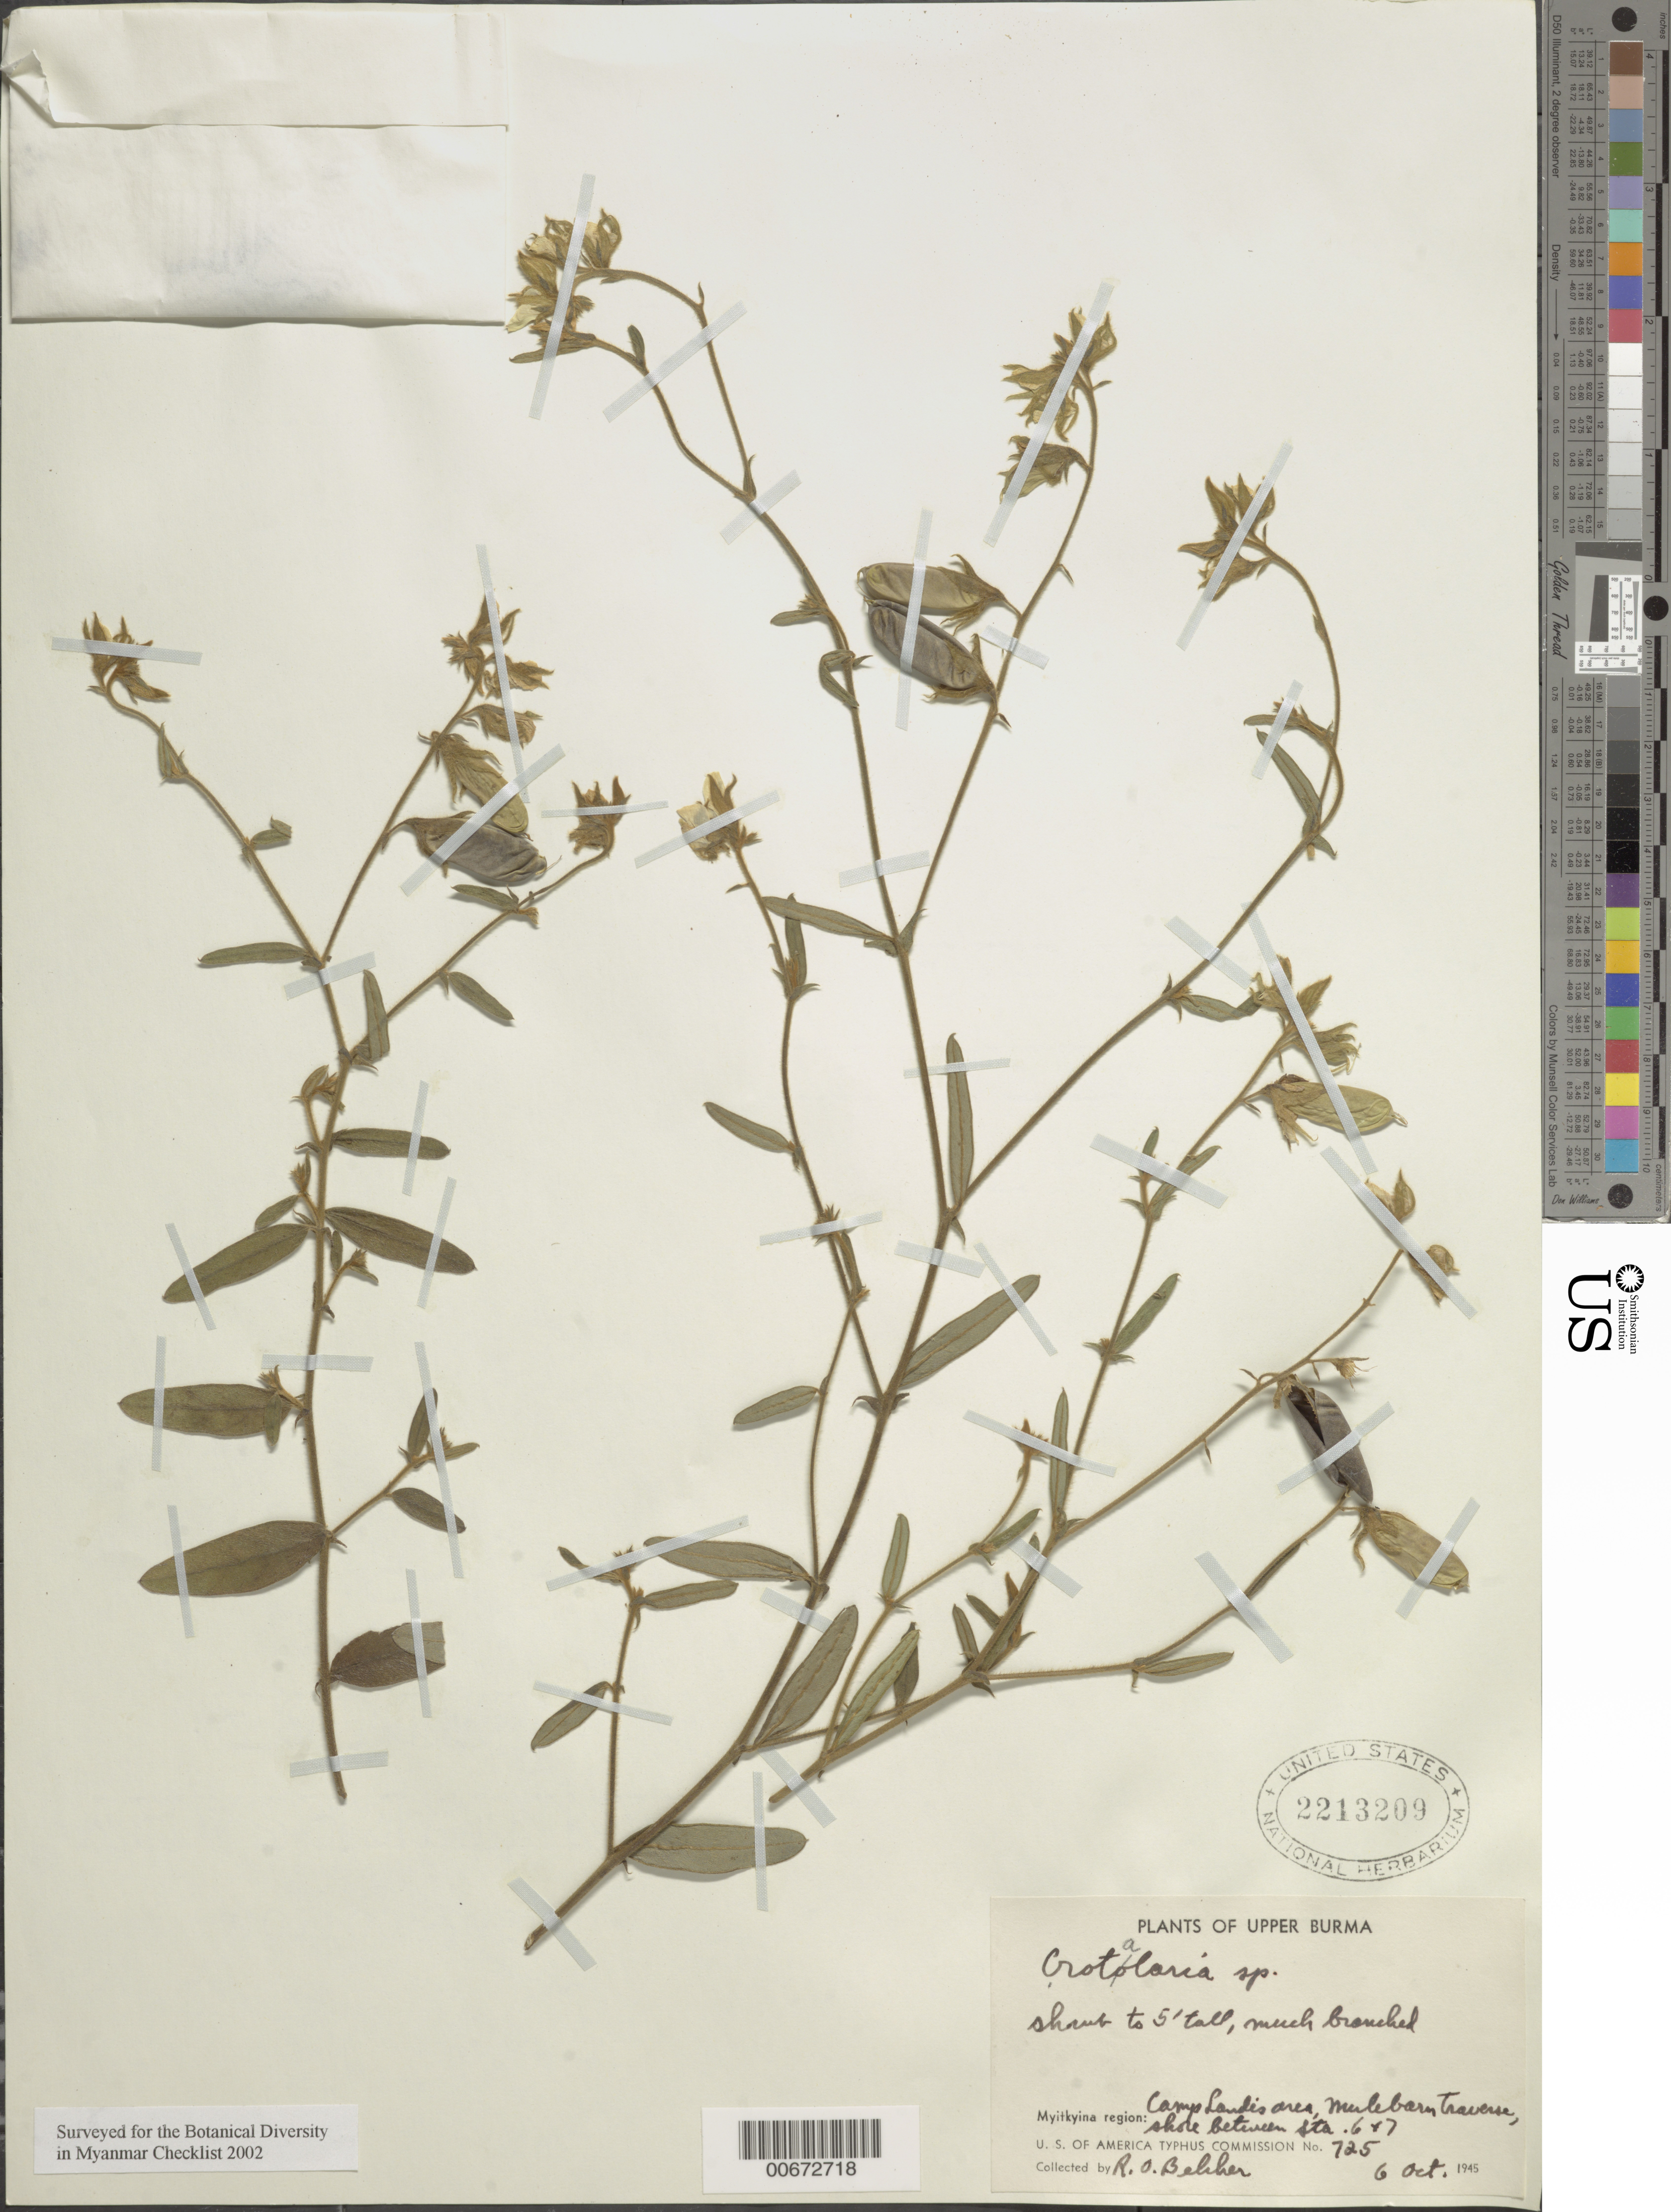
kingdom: Plantae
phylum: Tracheophyta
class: Magnoliopsida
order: Fabales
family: Fabaceae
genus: Crotalaria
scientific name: Crotalaria sp.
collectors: R. Belcher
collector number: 725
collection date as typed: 06 Oct 1945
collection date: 1945-10-06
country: Myanmar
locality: Upper Burma, Myitkyina region, Camp Landis area, Mule Barn Traverse.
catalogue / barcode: US 2213209